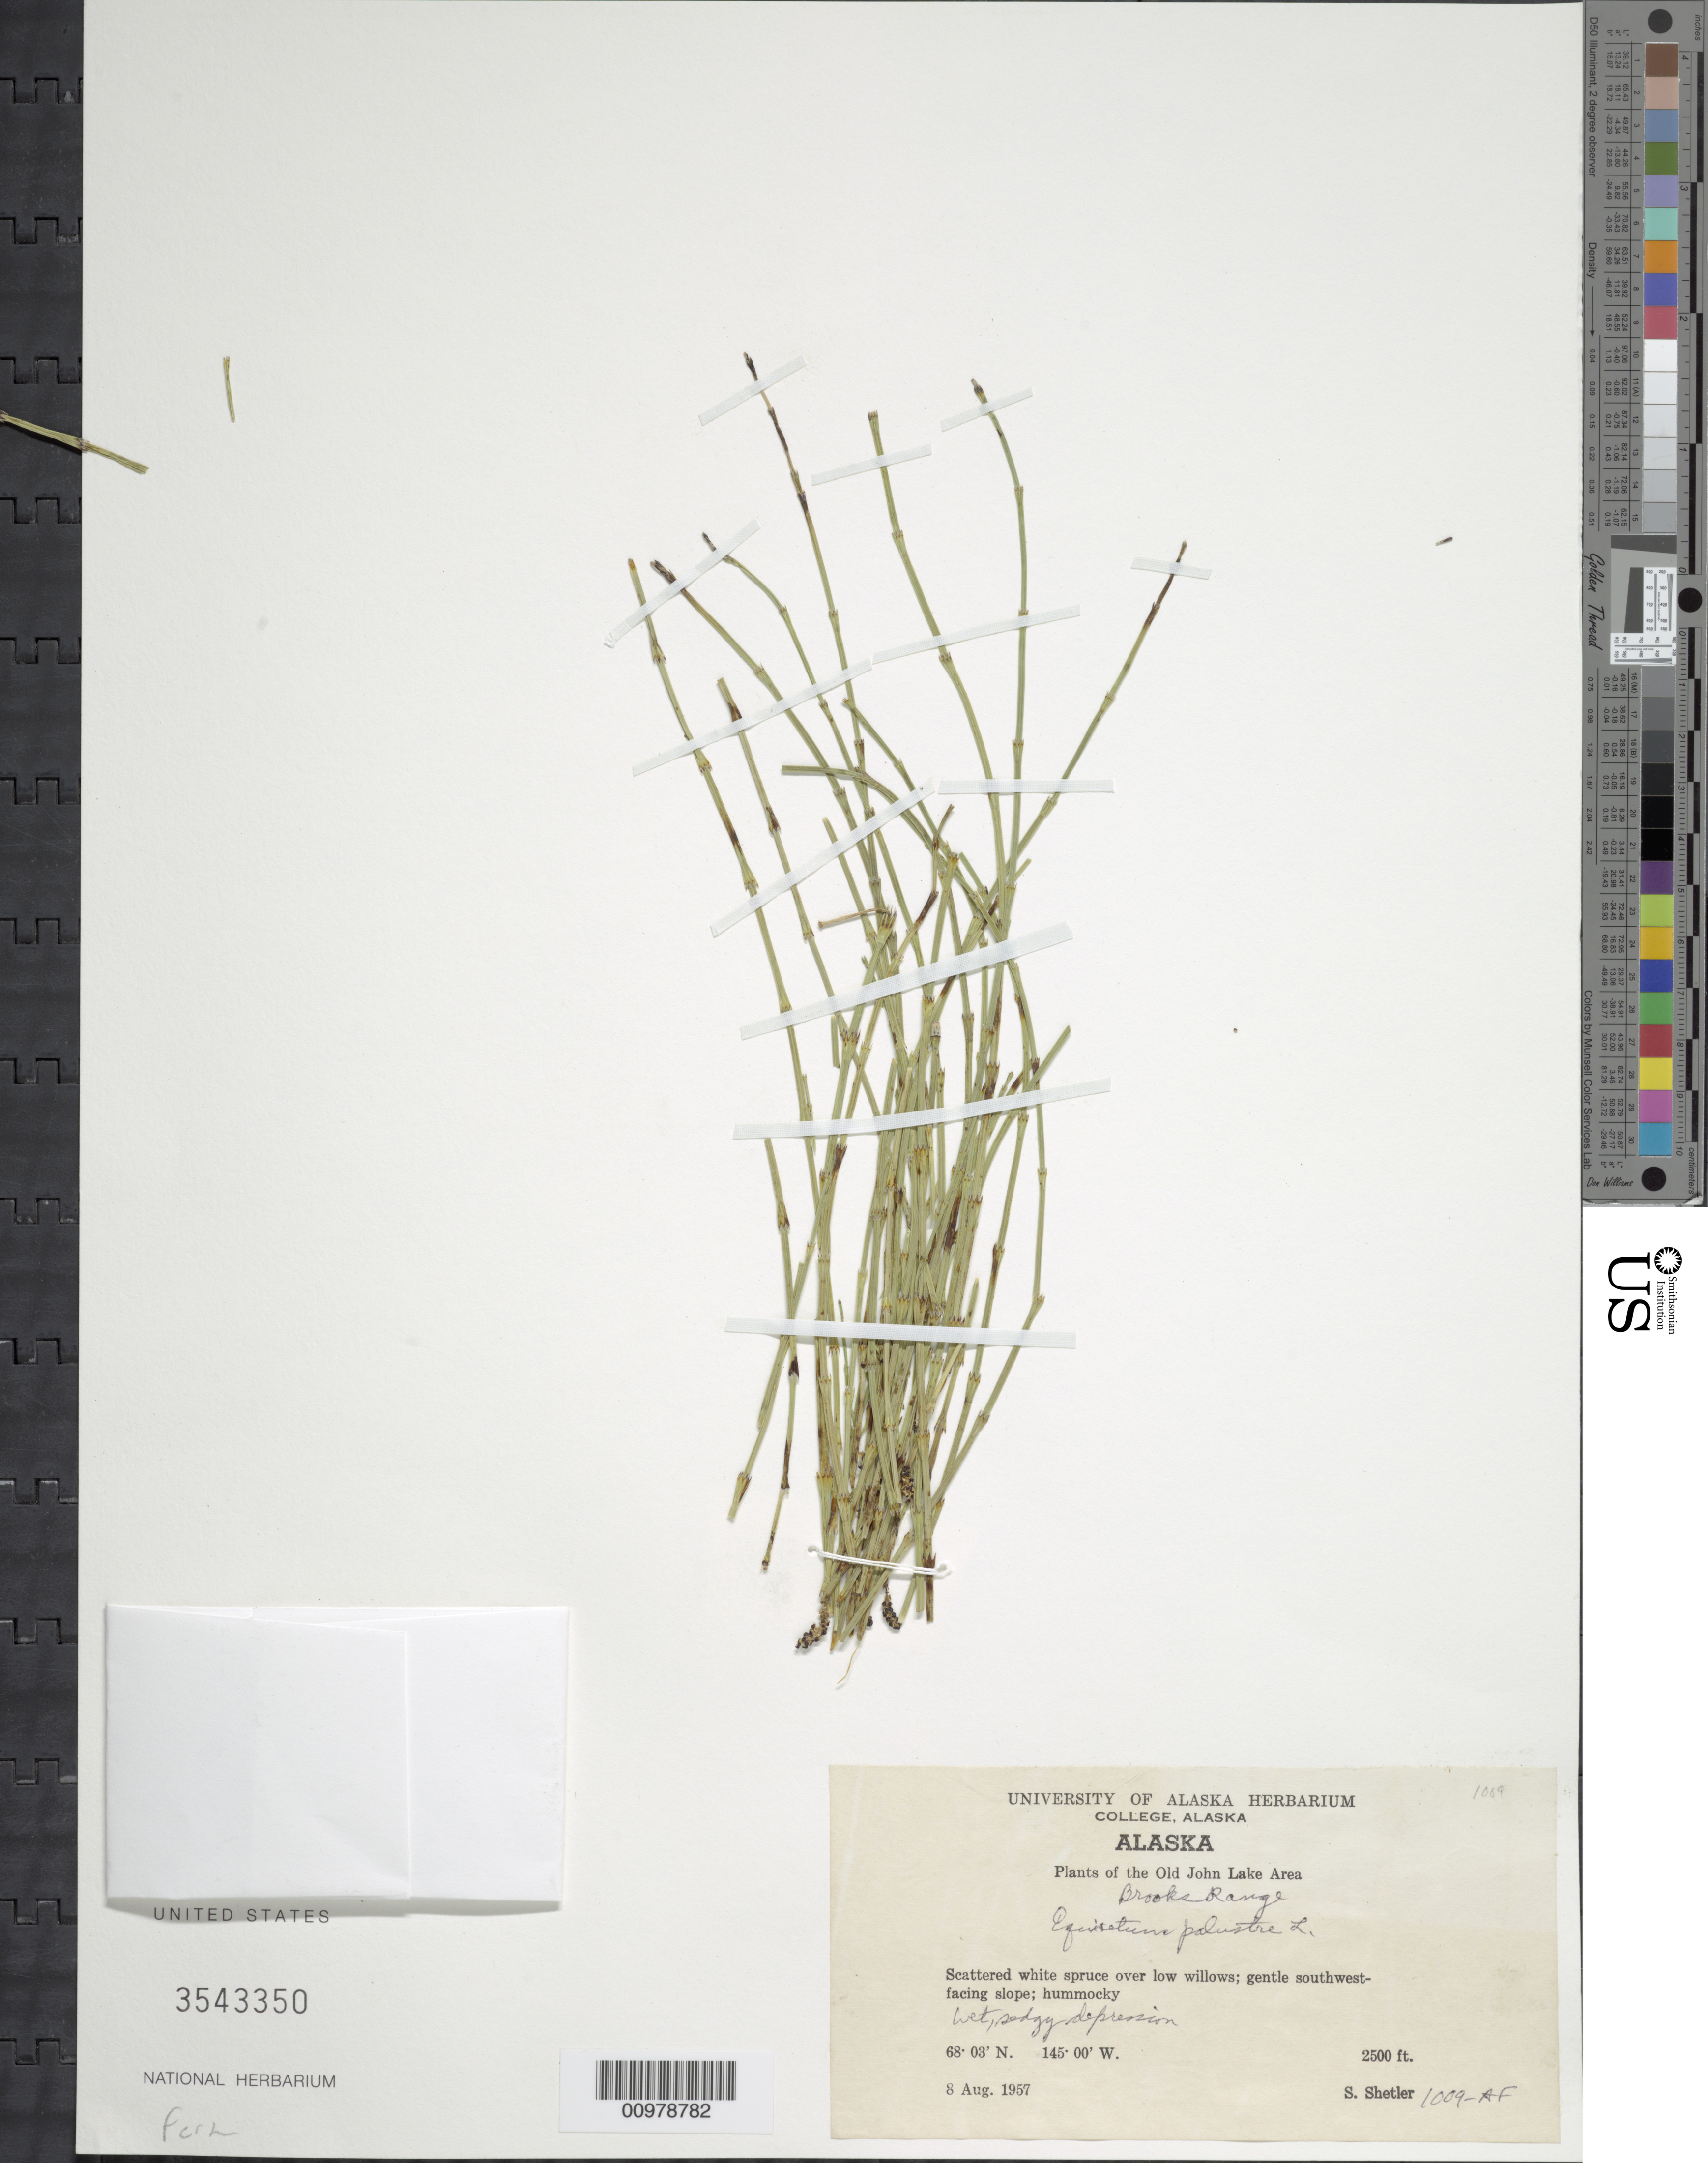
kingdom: Plantae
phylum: Tracheophyta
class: Polypodiopsida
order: Equisetales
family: Equisetaceae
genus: Equisetum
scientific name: Equisetum palustre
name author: L.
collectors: S. Shetler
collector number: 1009-AF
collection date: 1957-08-08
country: United States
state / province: Alaska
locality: Old John Lake Area.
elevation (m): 762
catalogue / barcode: US 3543350